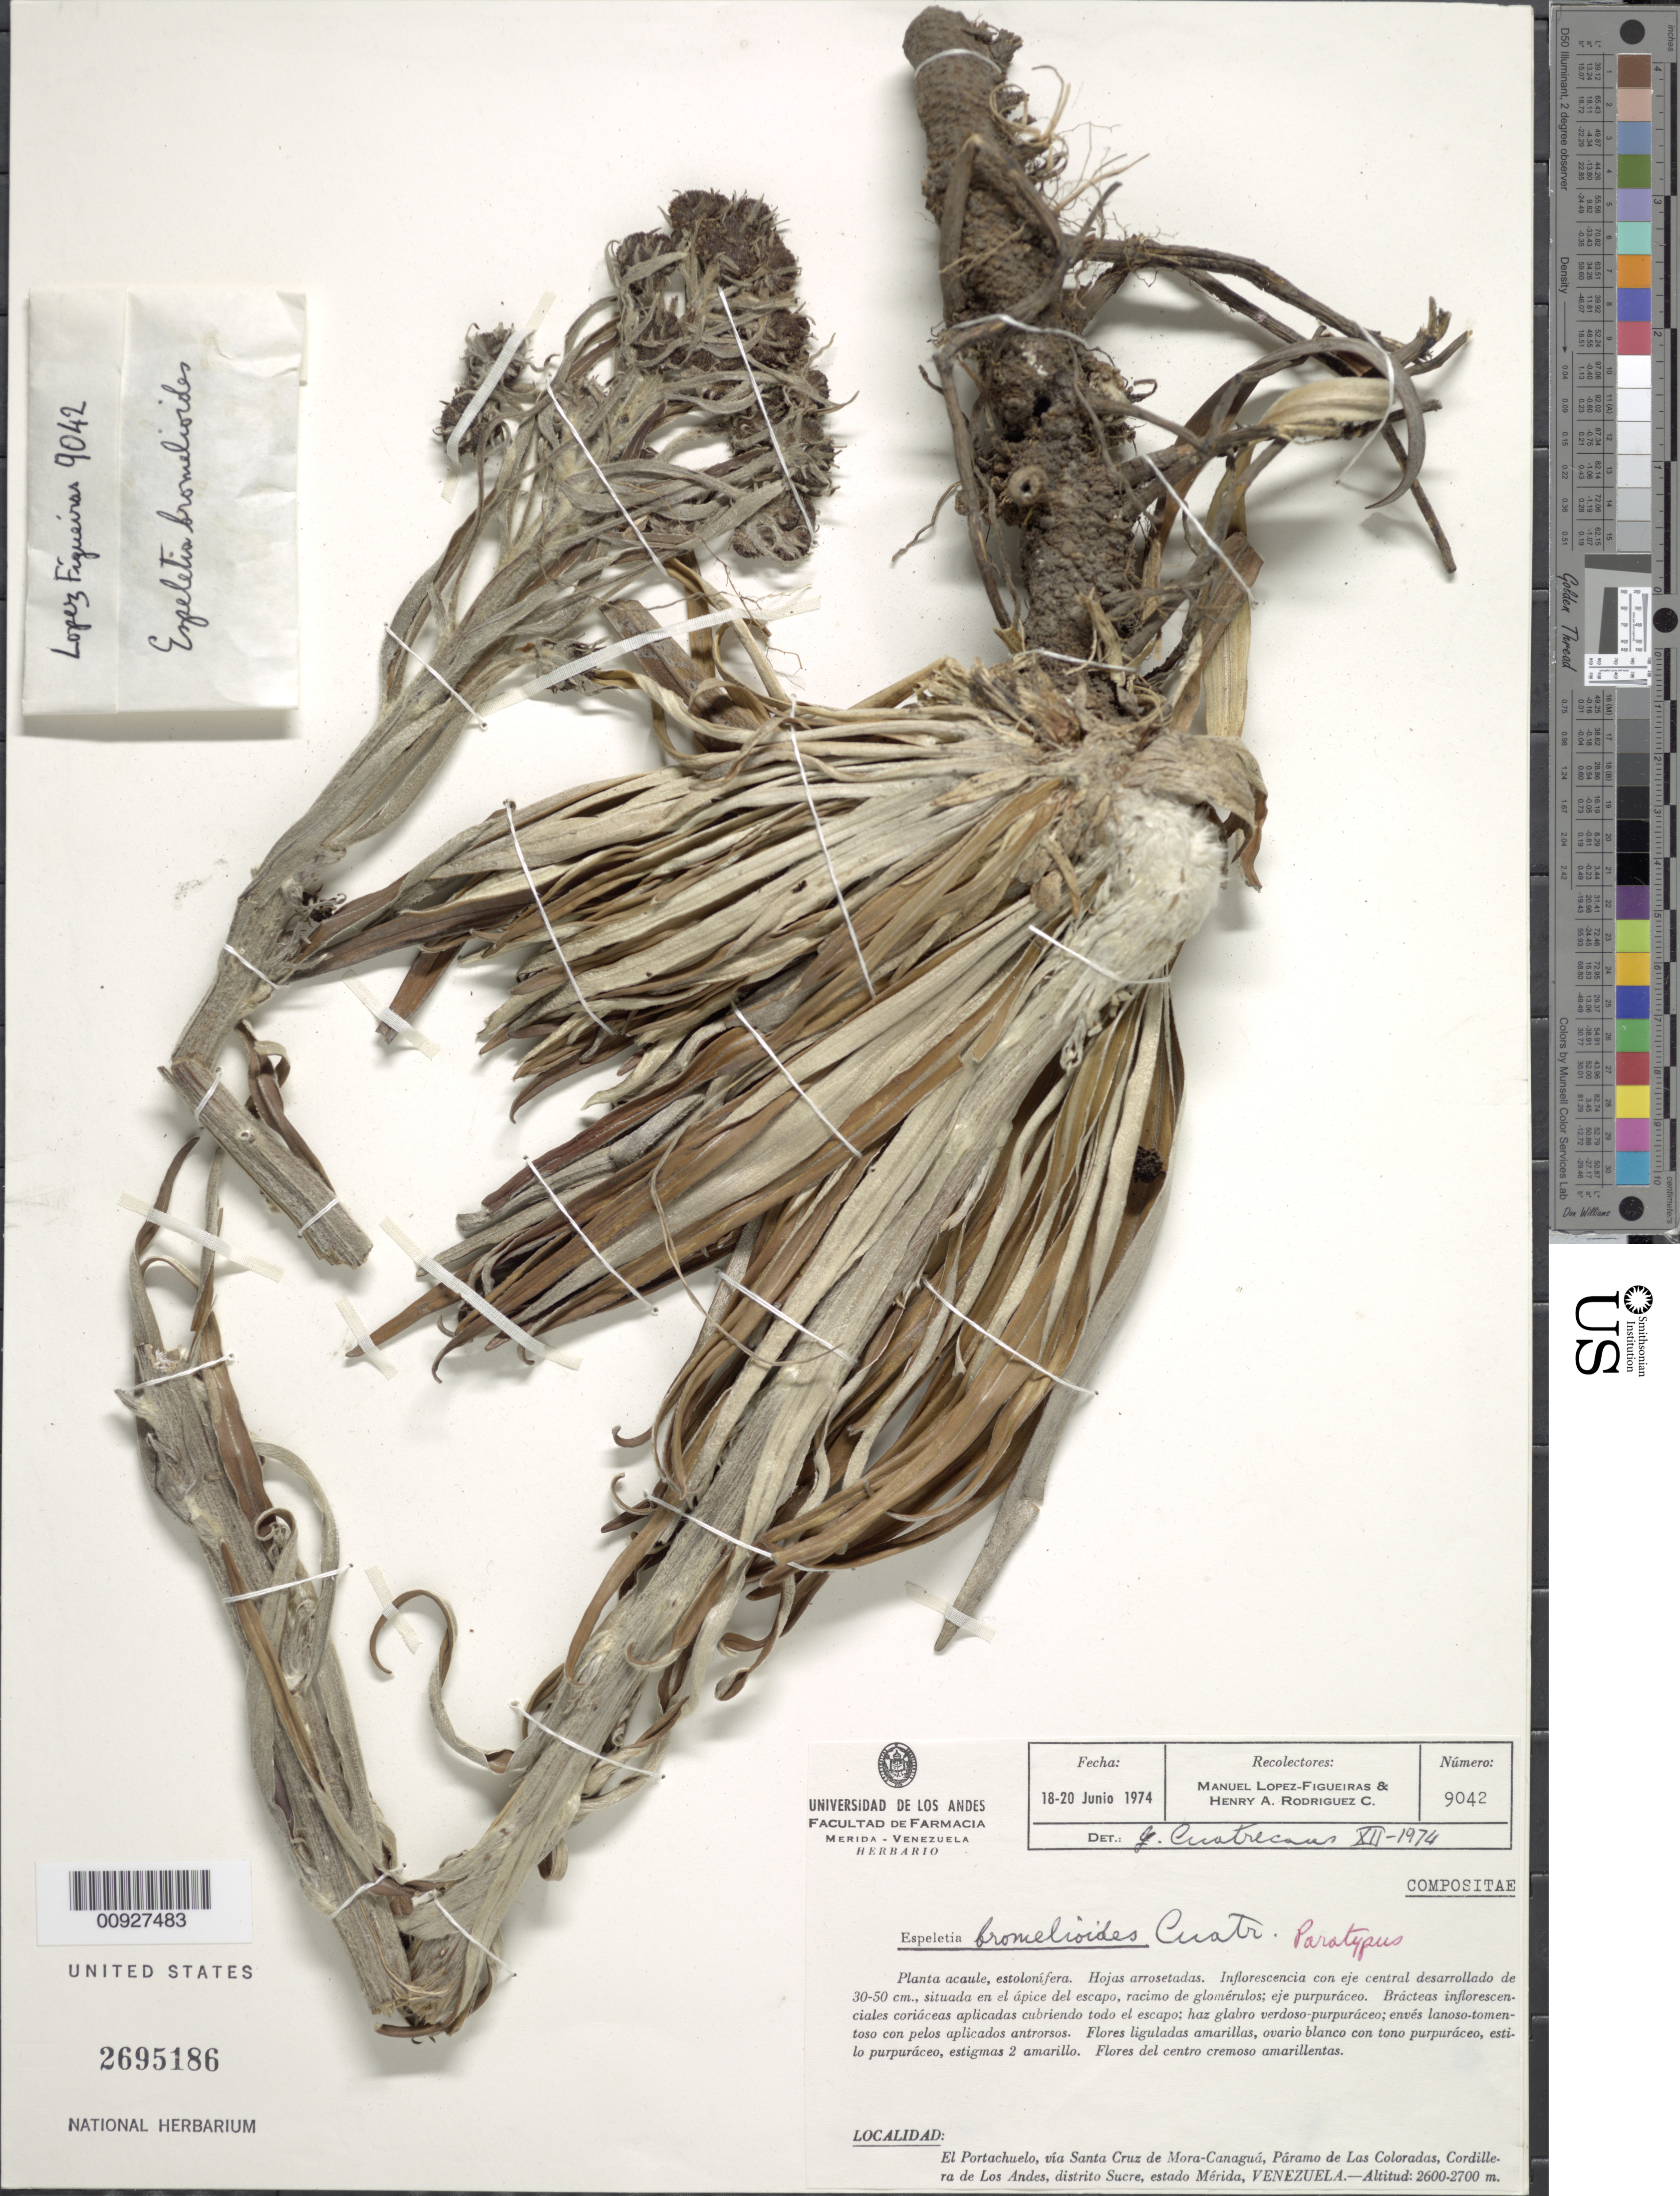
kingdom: Plantae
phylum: Tracheophyta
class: Magnoliopsida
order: Asterales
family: Asteraceae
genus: Ruilopezia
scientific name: Ruilopezia bromelioides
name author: (Cuatrec.) Cuatrec.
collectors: M. López Figueiras & H. A. Rodriguez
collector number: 9042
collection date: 1972-06-20/1974-06-18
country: Venezuela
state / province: Mérida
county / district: Sucre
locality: Páramo de Las Coloradas. El Portachuelo, vía Santa Cruz de Mora-Canaguá, páramo de Las Coloradas, Cordillera de los Andes.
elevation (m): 2600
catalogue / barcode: US 2695186